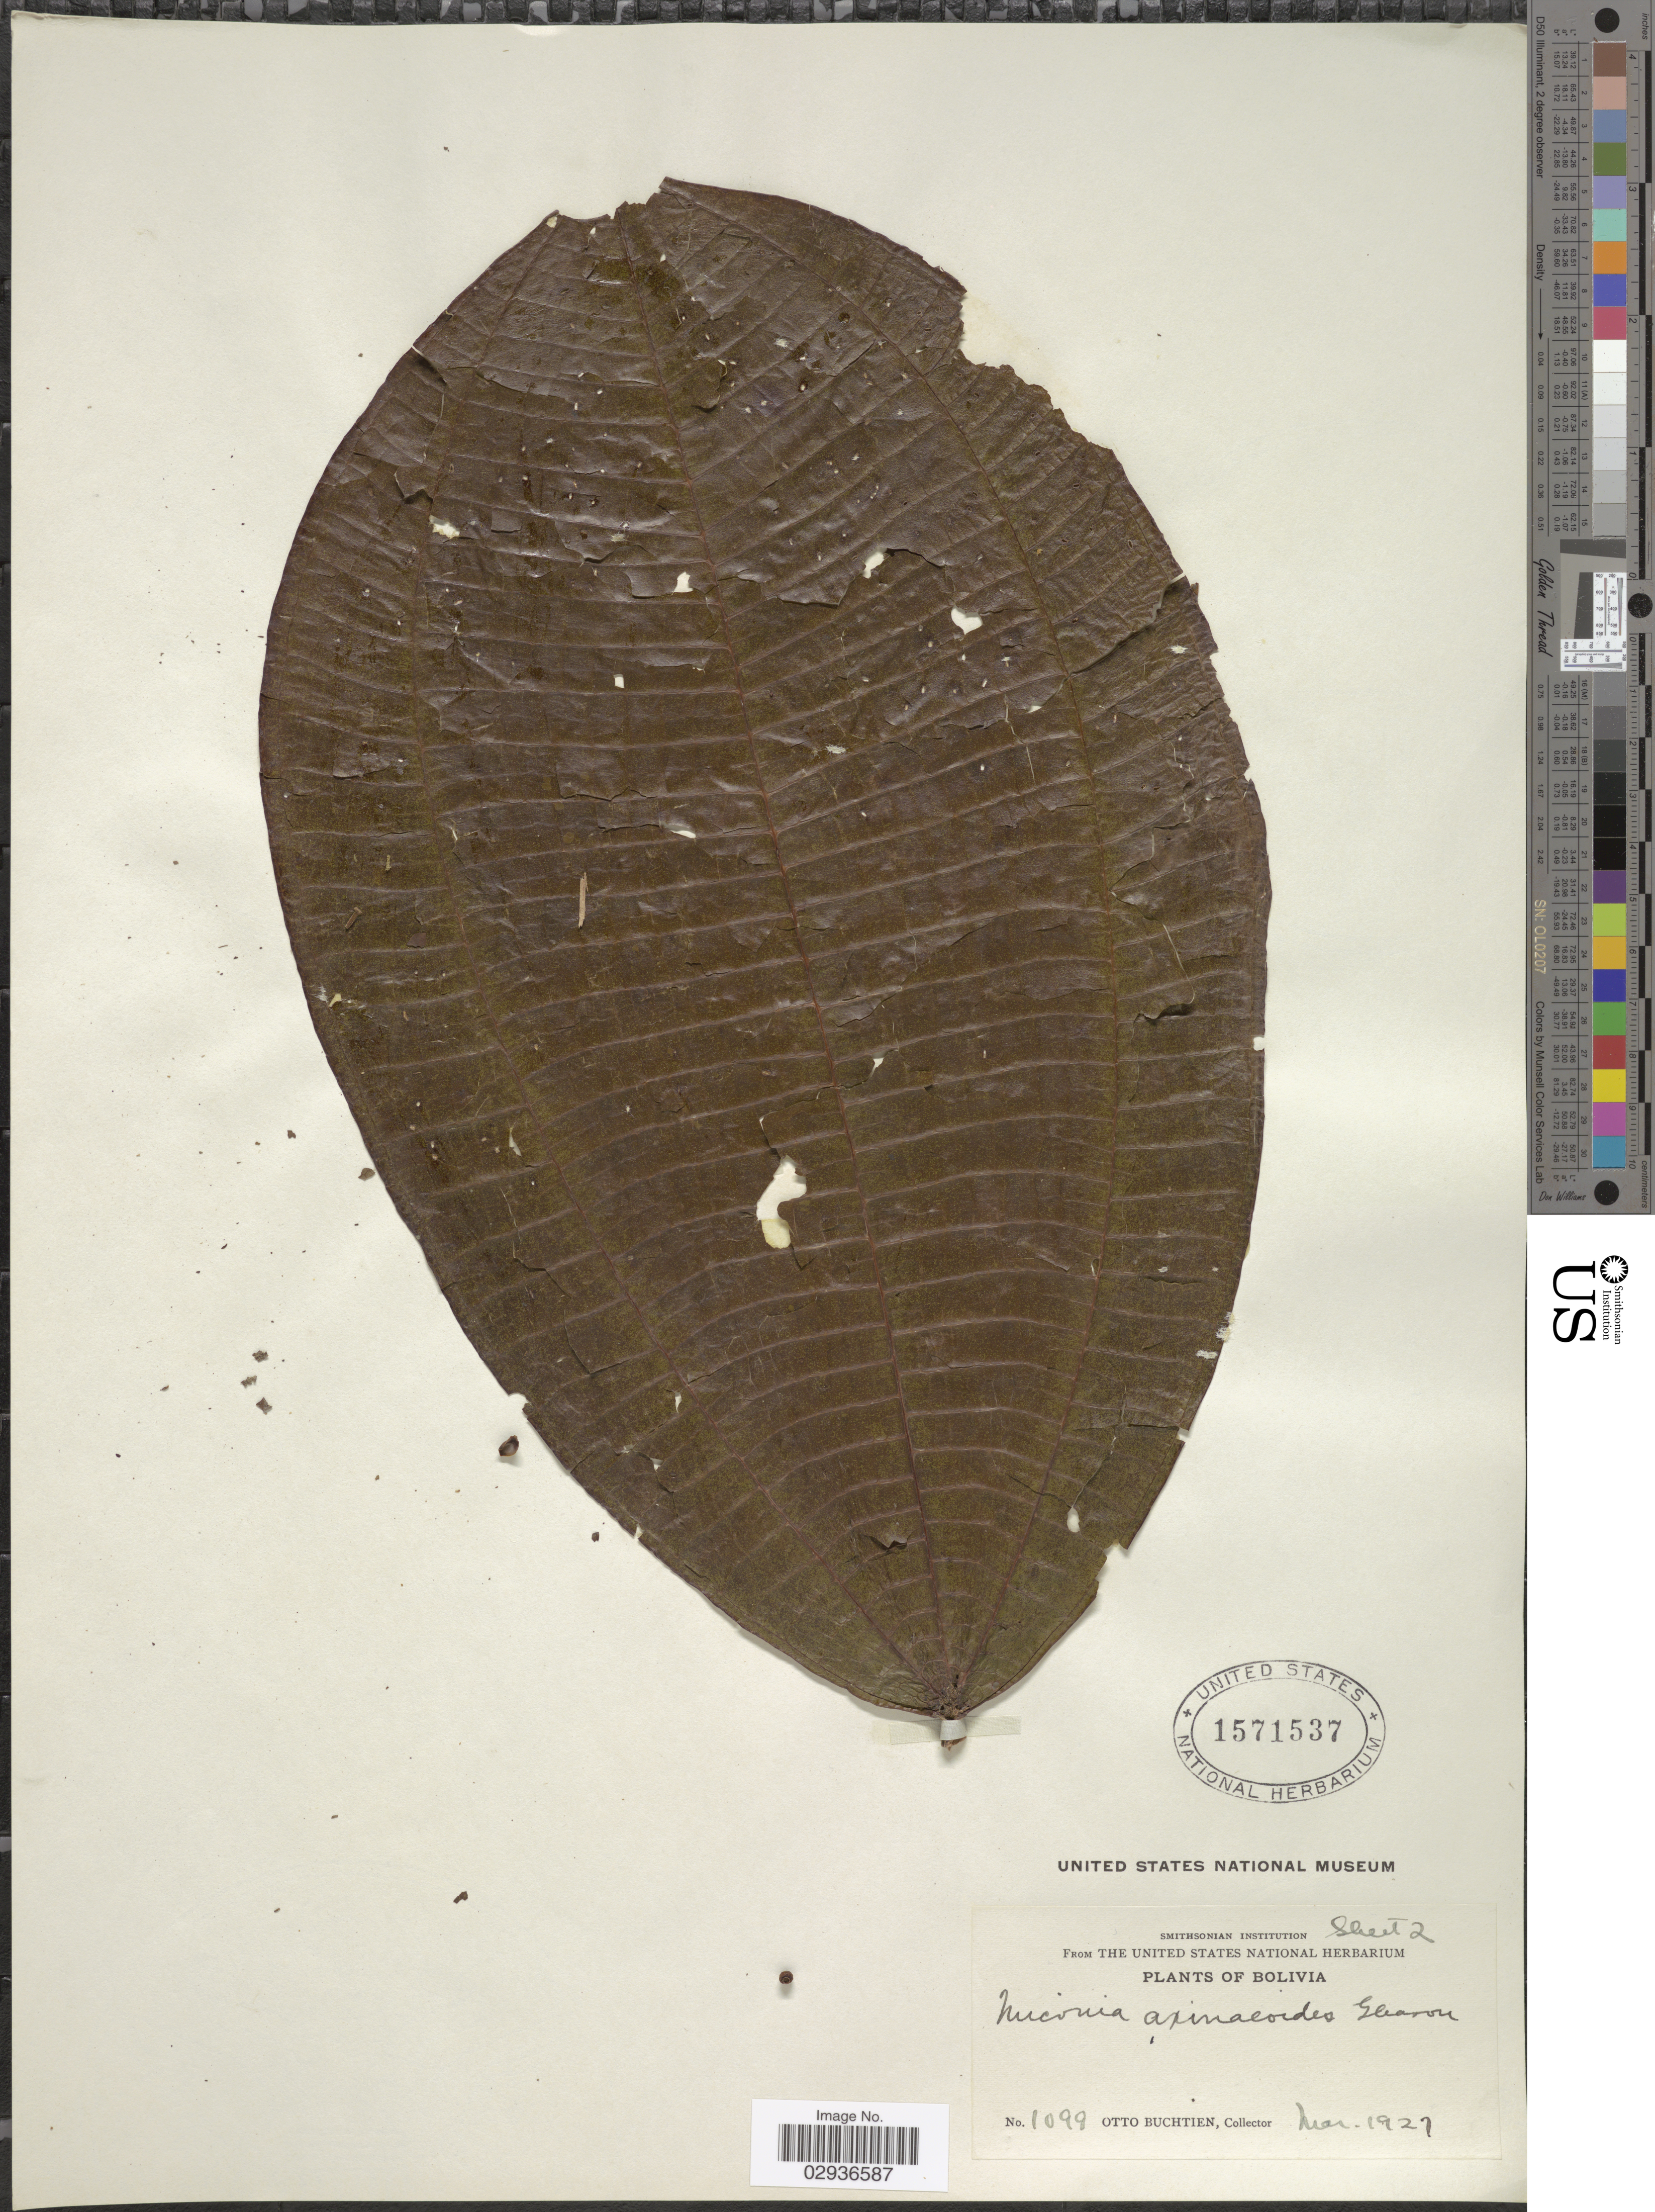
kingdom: Plantae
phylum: Tracheophyta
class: Magnoliopsida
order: Myrtales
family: Melastomataceae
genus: Miconia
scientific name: Miconia axinaeoides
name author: Gleason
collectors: O. Buchtien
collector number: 1099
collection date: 1927-03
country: Bolivia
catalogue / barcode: US 1571537